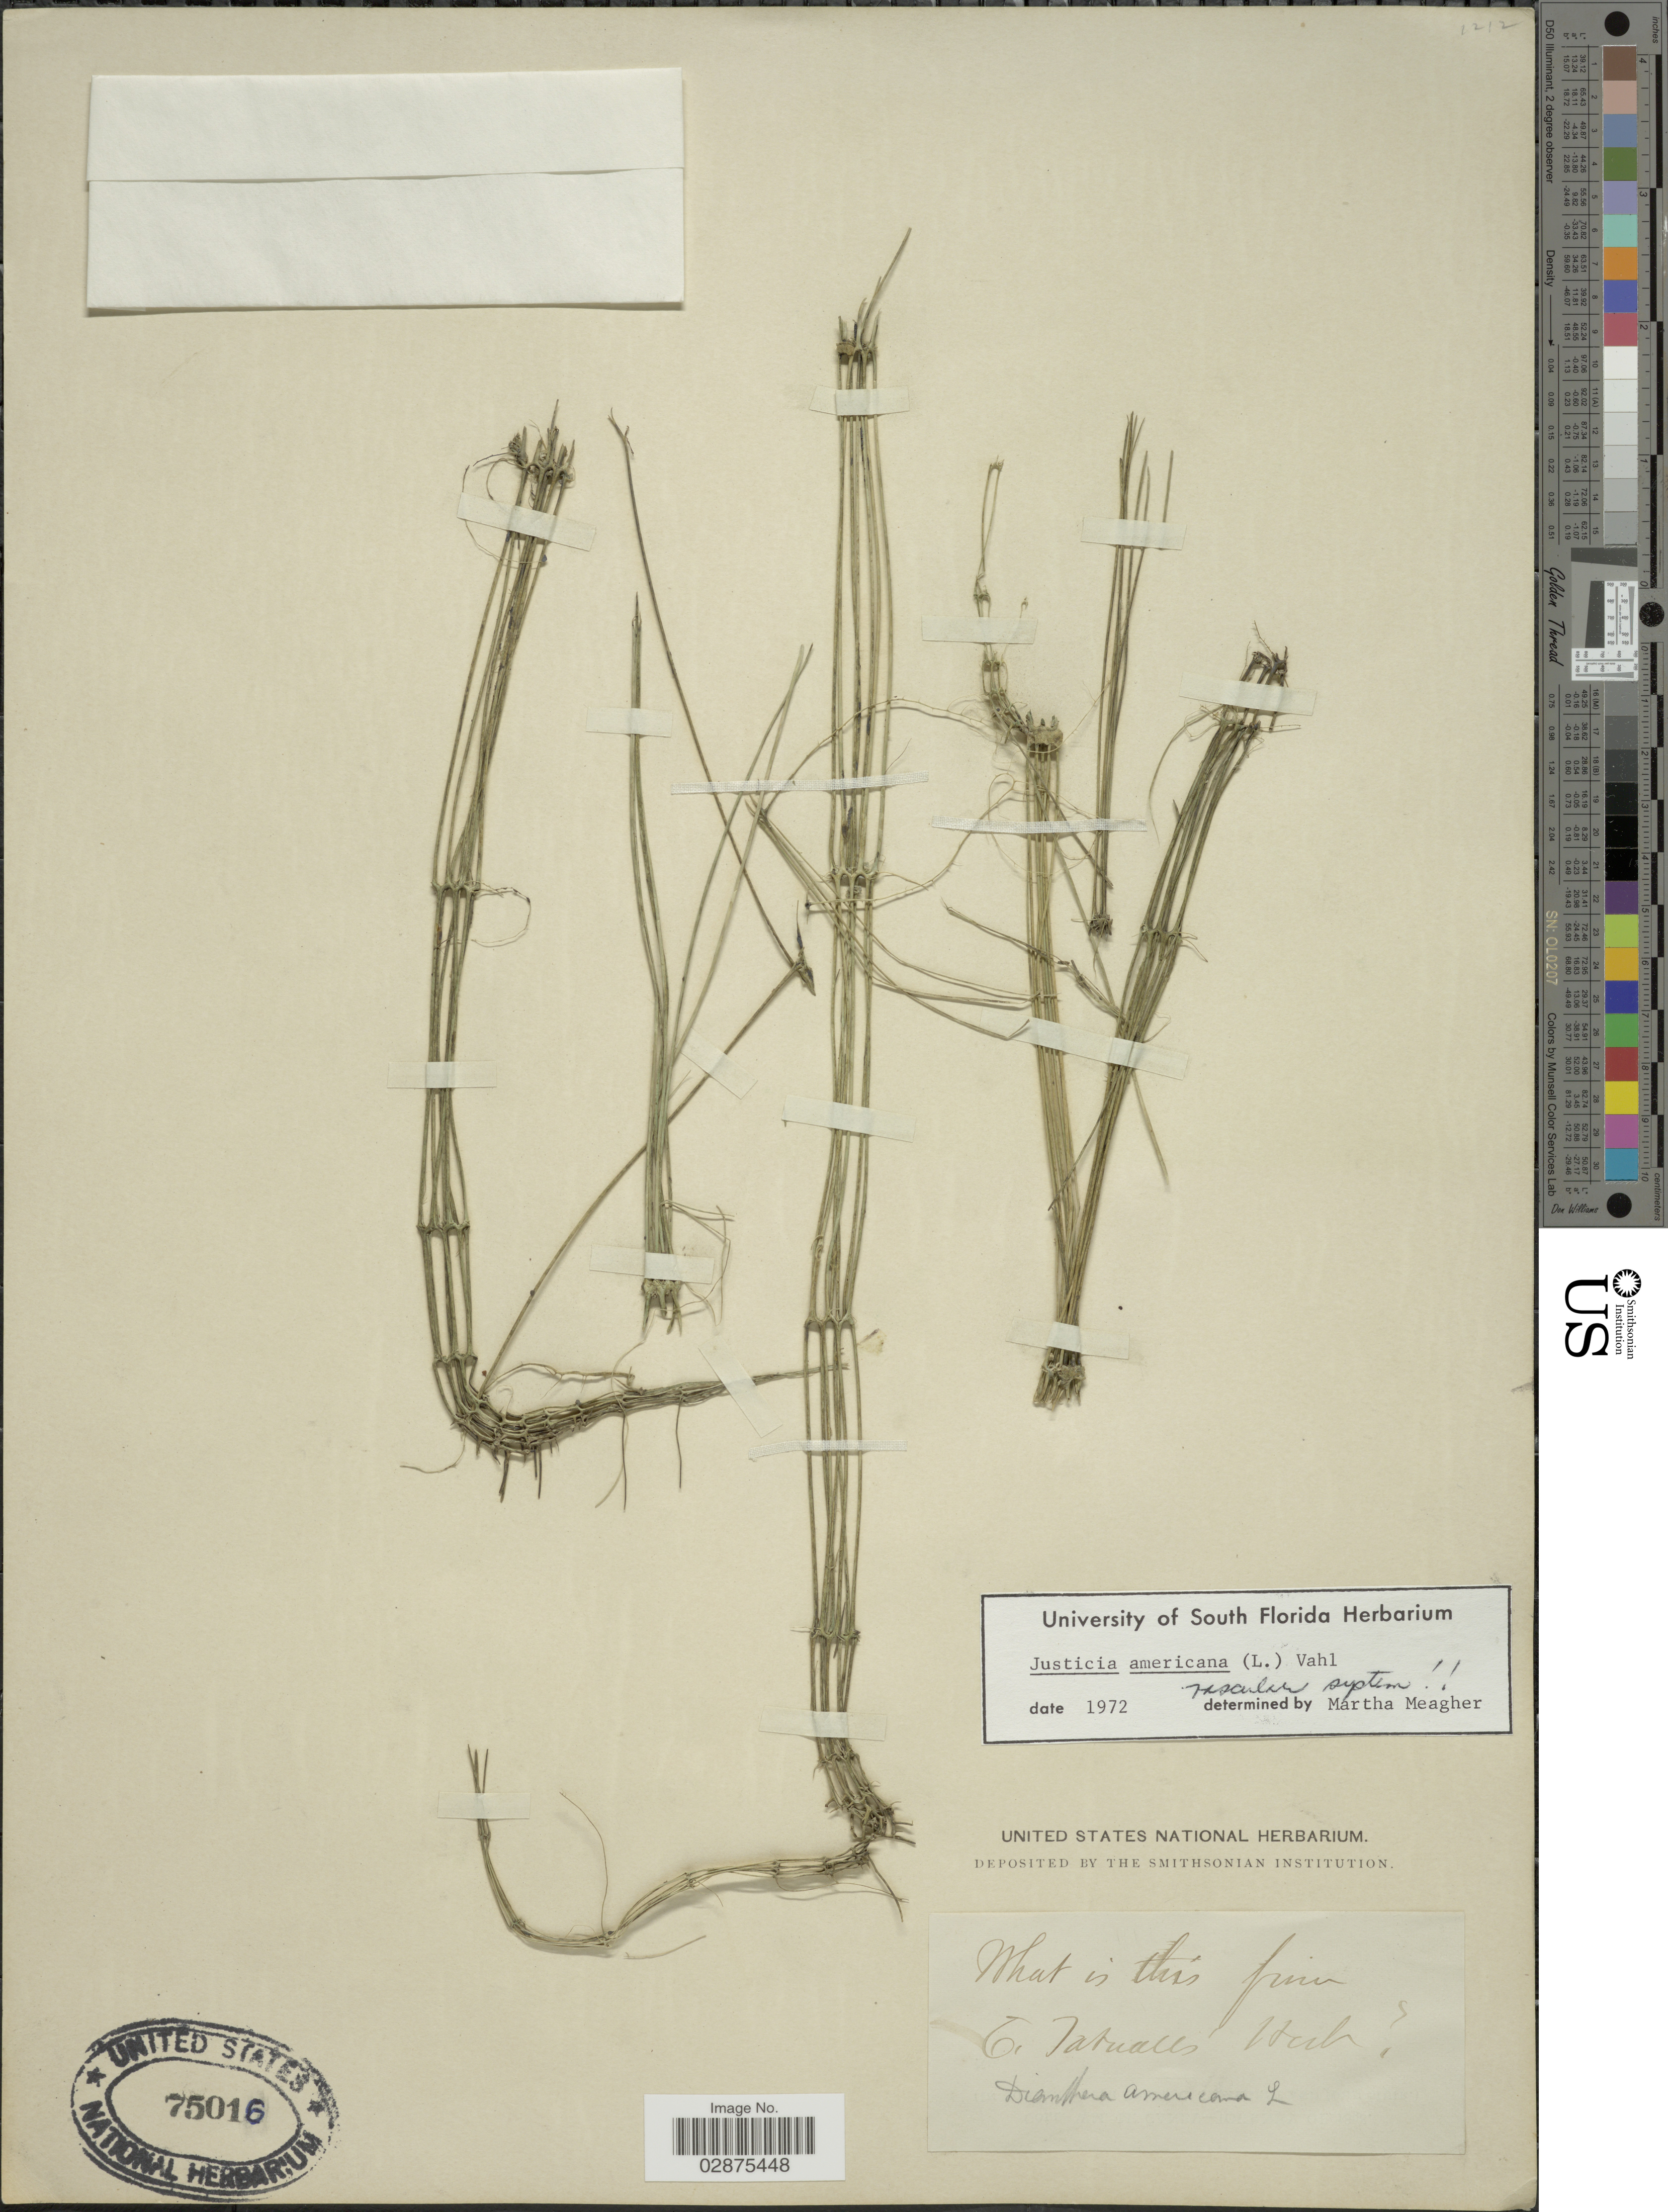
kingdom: Plantae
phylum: Tracheophyta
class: Magnoliopsida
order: Lamiales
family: Acanthaceae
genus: Justicia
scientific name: Justicia americana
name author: (L.) Vahl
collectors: U.S. National Herbarium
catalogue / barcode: US 75016